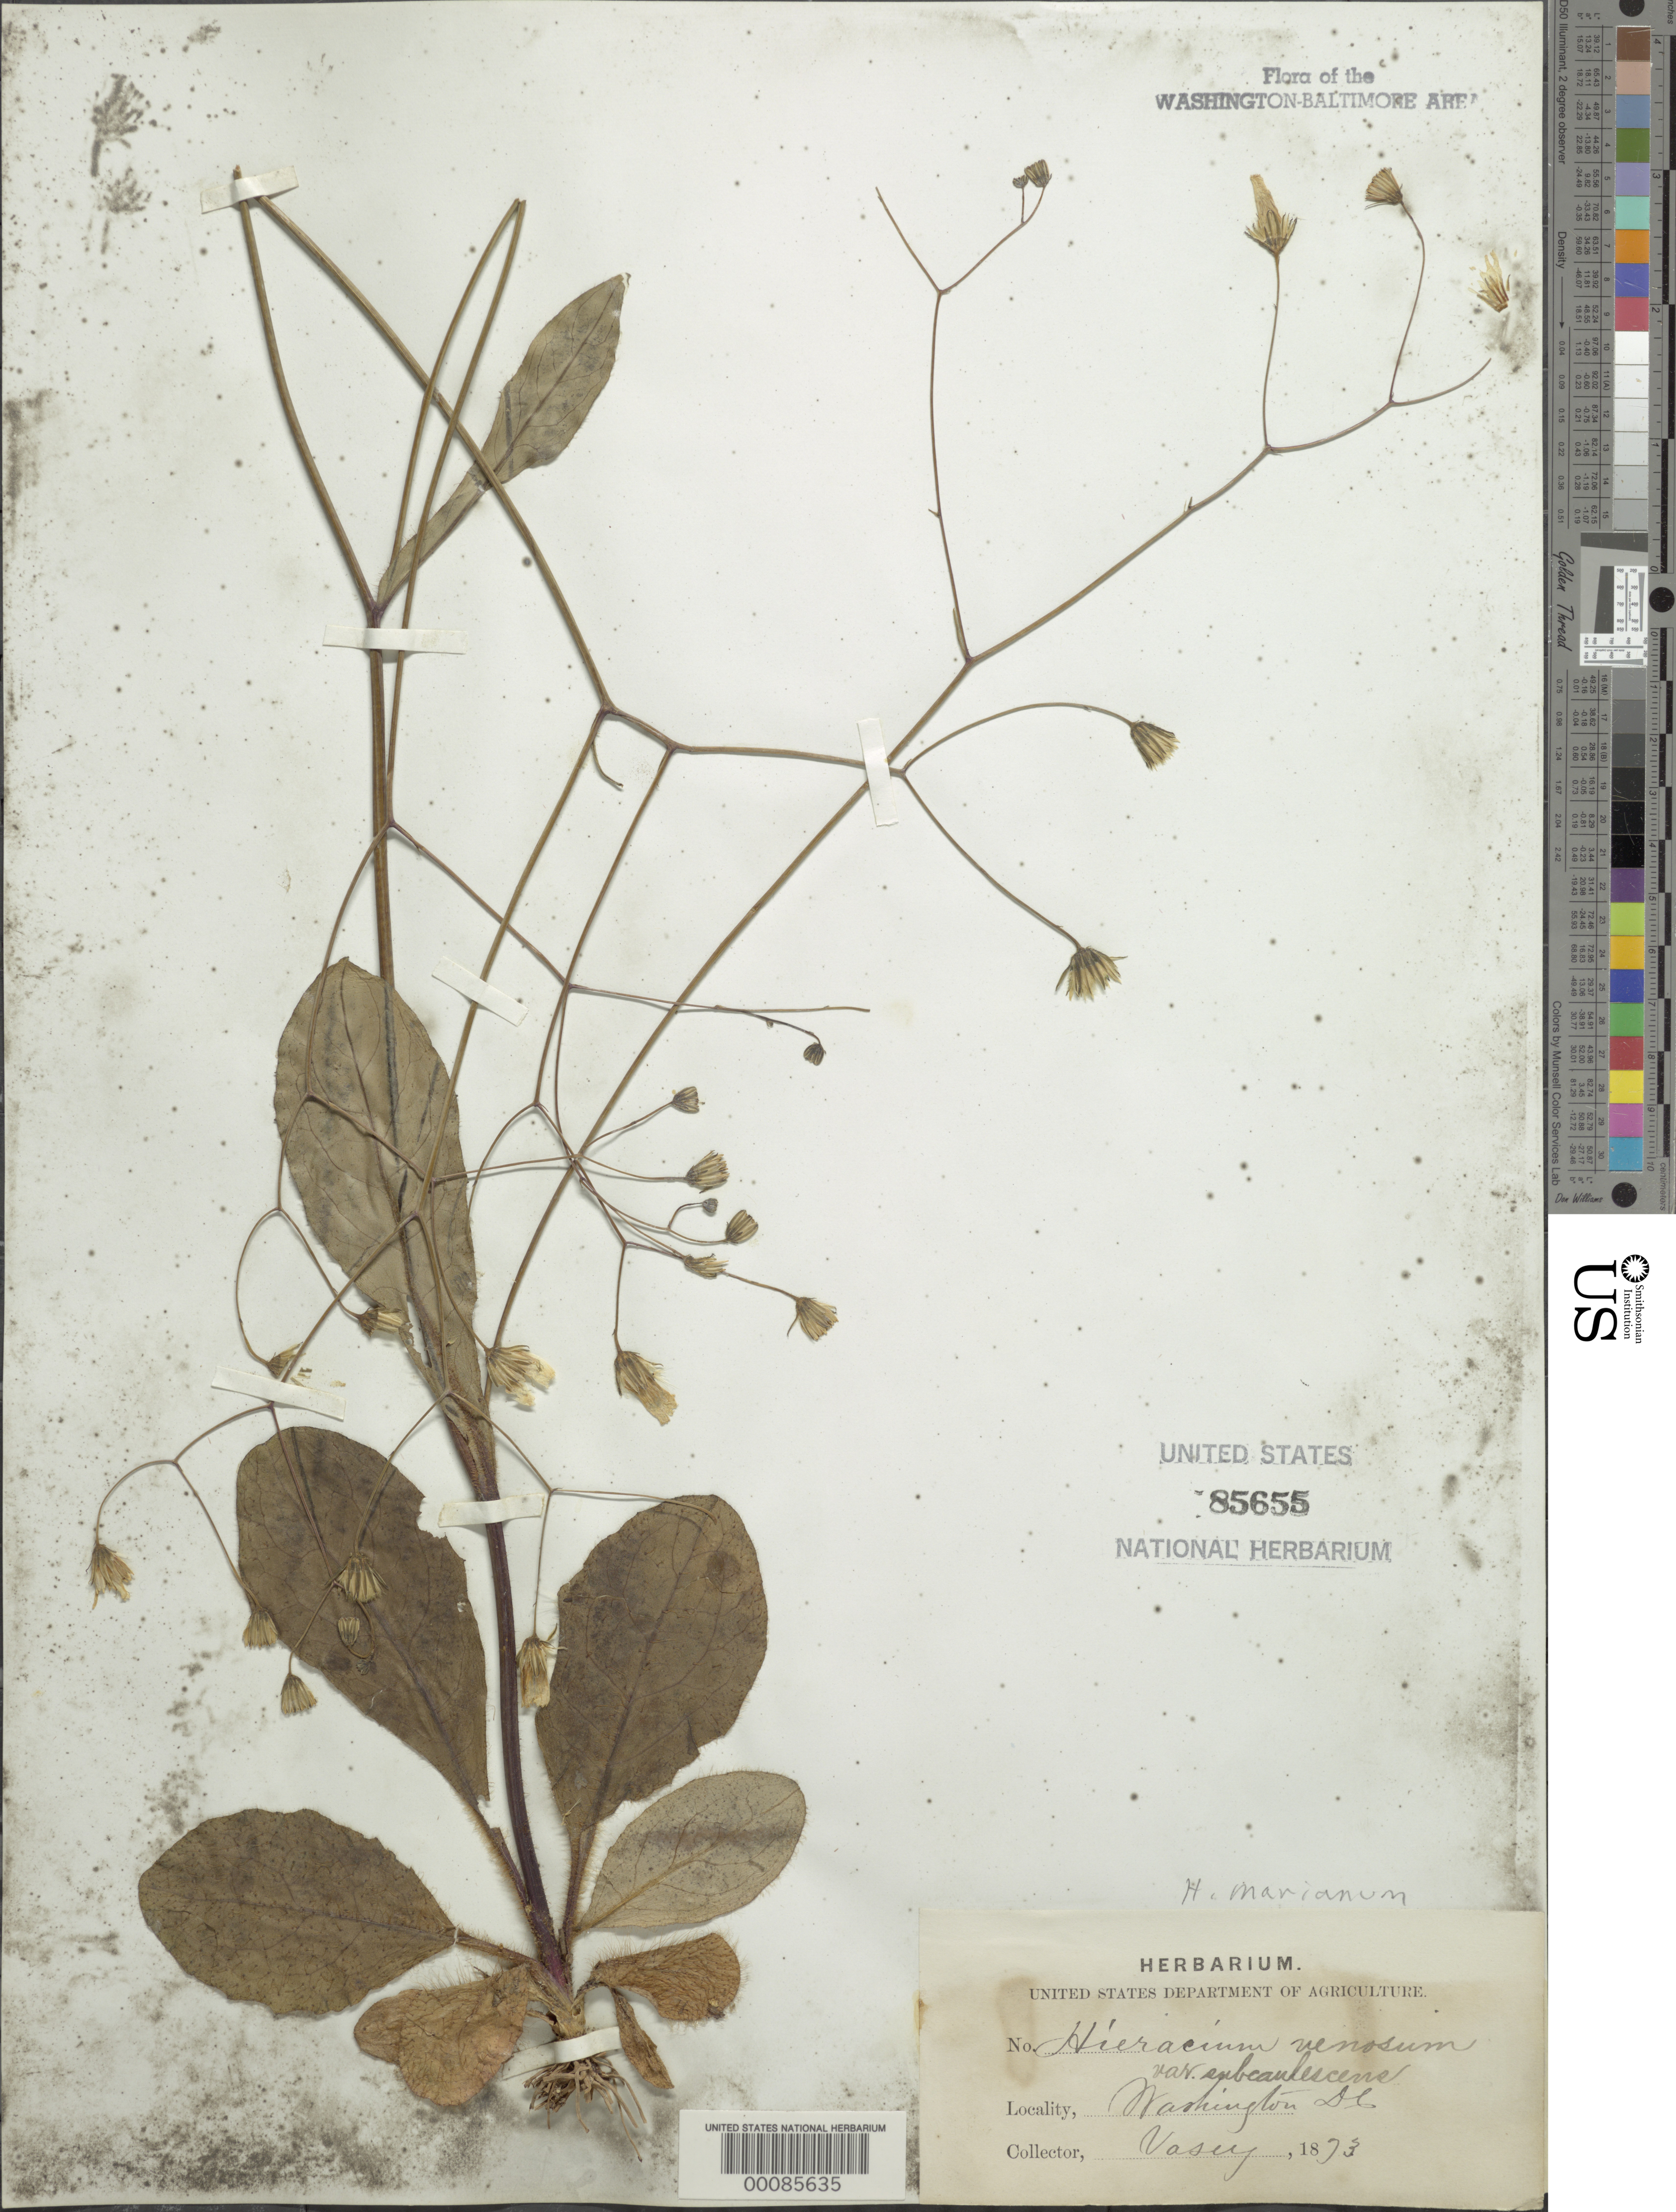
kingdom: Plantae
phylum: Tracheophyta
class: Magnoliopsida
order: Asterales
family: Asteraceae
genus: Hieracium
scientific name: Hieracium marianum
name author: Willd.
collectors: G. Vasey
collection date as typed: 1873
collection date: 1873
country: United States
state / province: District of Columbia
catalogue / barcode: US 85655